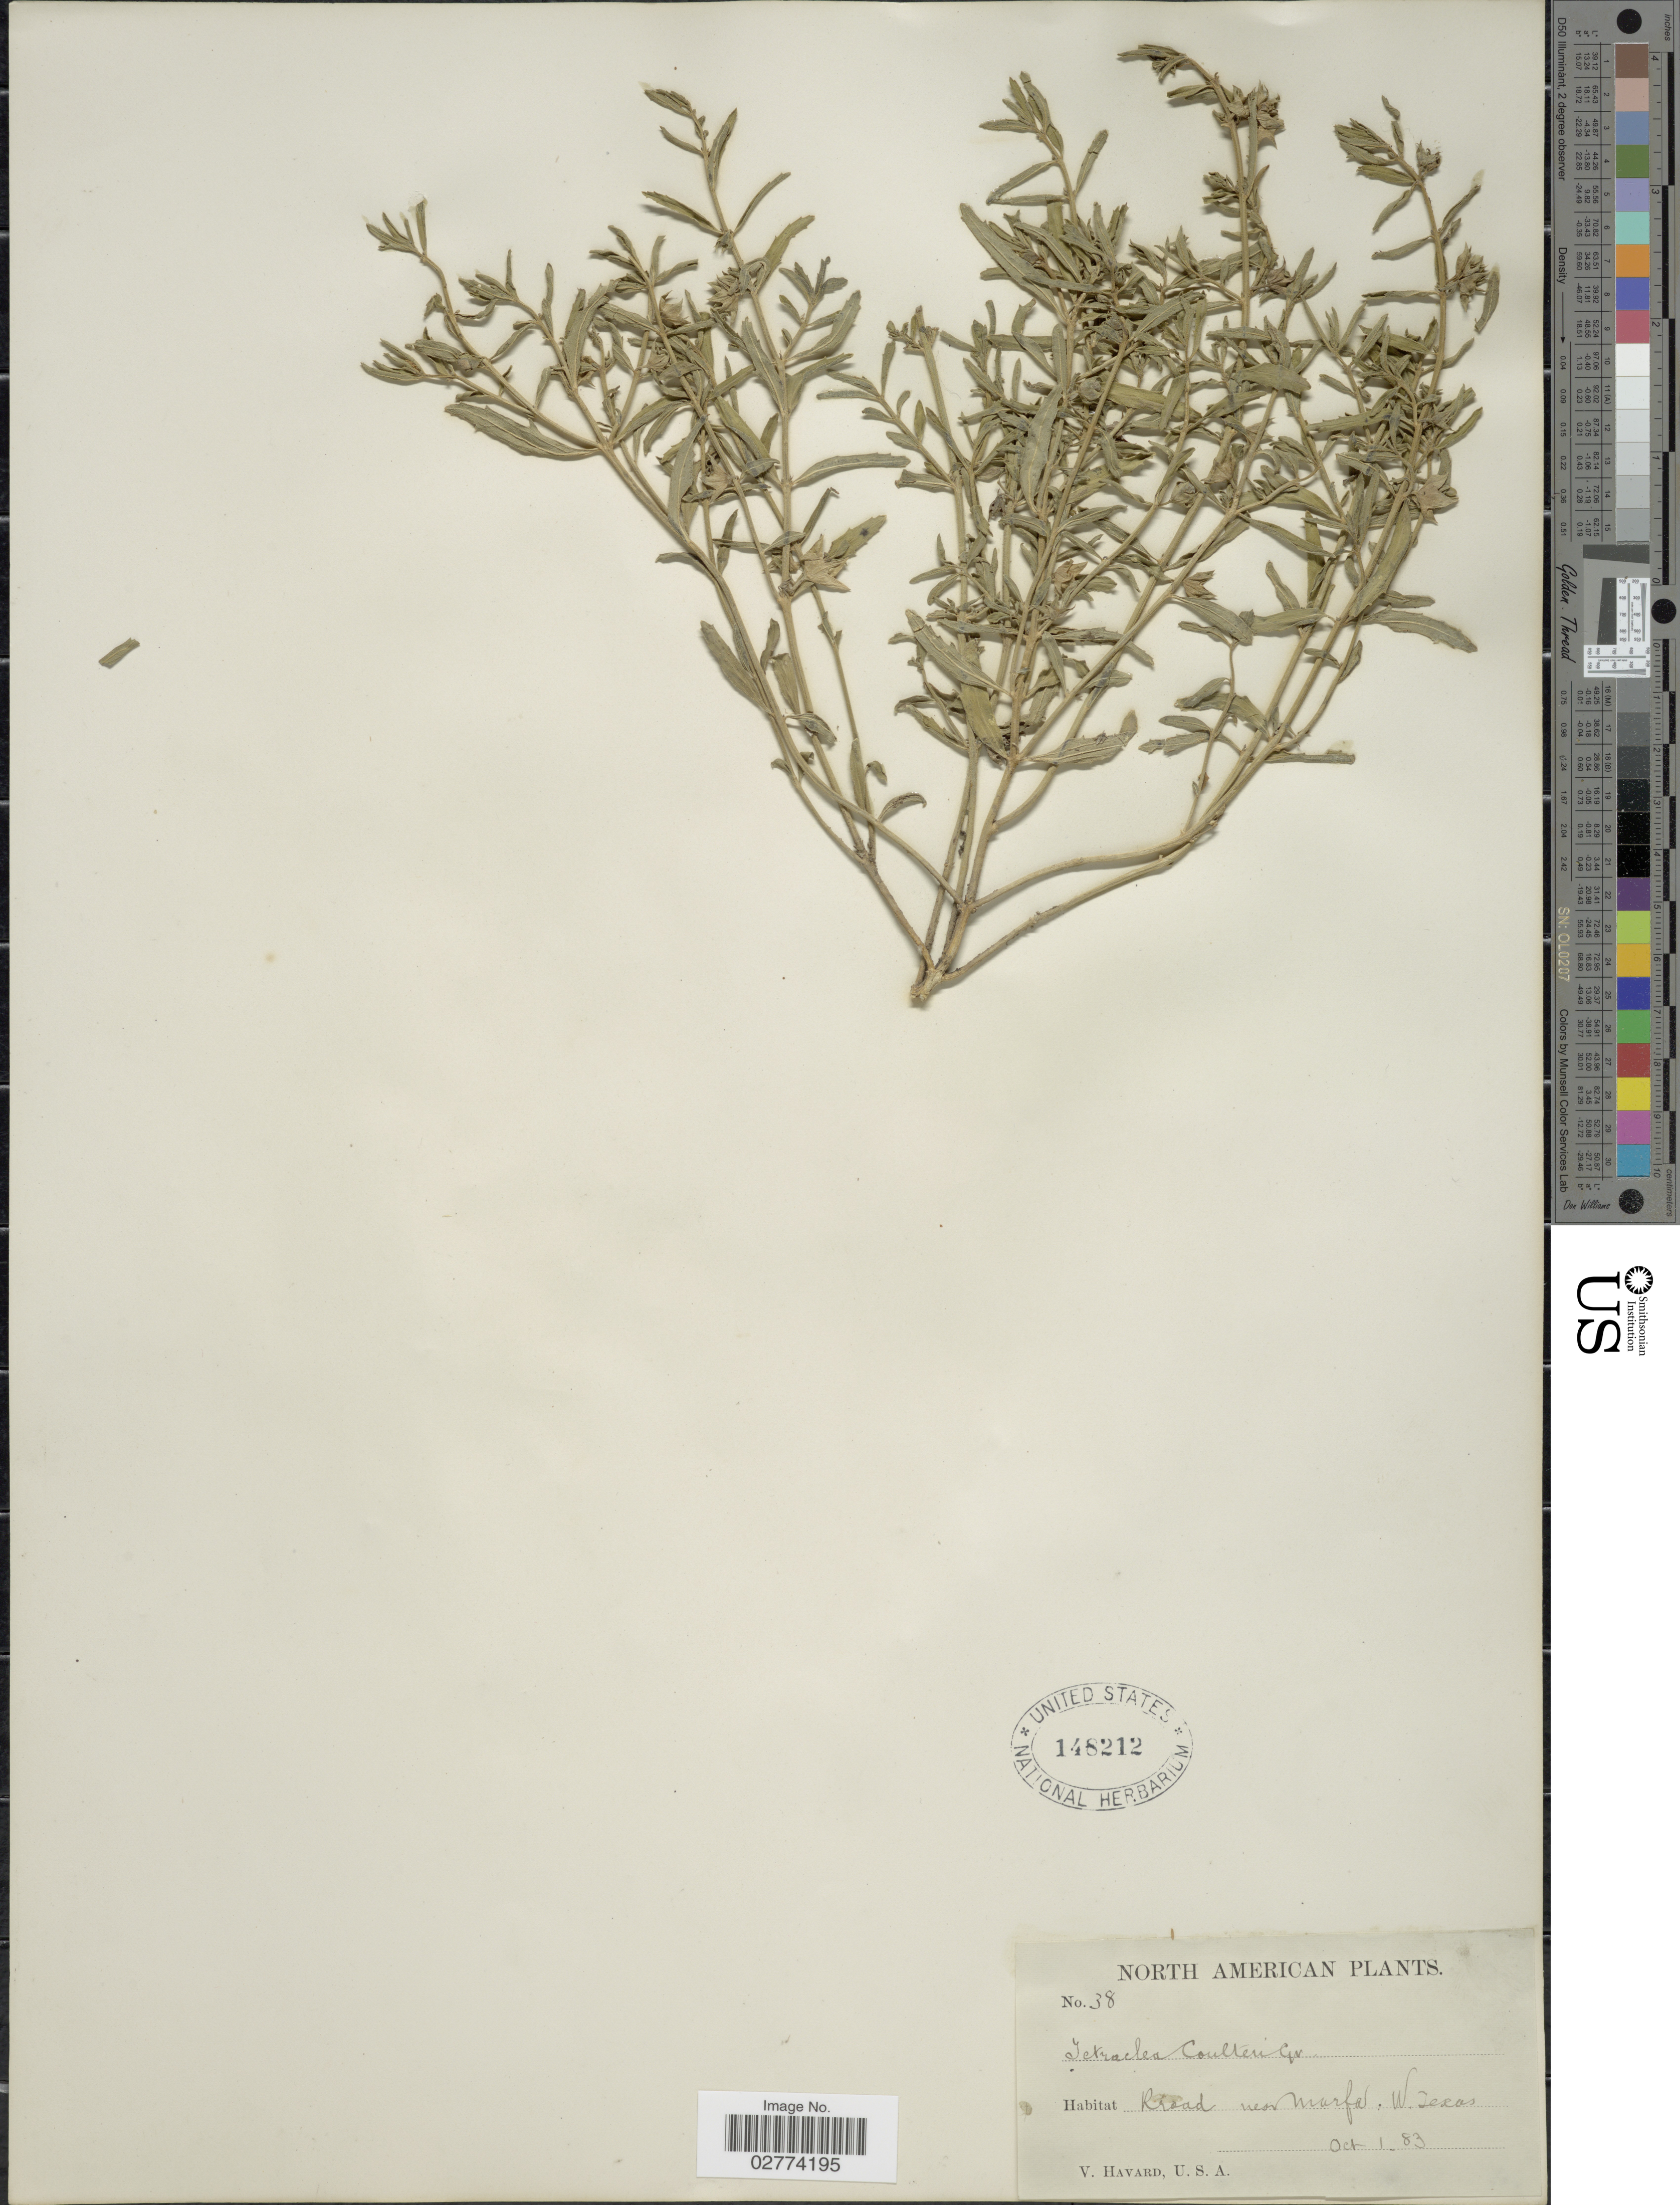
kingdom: Plantae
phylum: Tracheophyta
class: Magnoliopsida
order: Lamiales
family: Lamiaceae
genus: Tetraclea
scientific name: Tetraclea coulteri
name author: A. Gray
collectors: V. Havard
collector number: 38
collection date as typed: Transcribed d/m/y: 1/10/83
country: United States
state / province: Texas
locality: Road near Marfa, W. Texas.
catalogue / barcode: US 148212